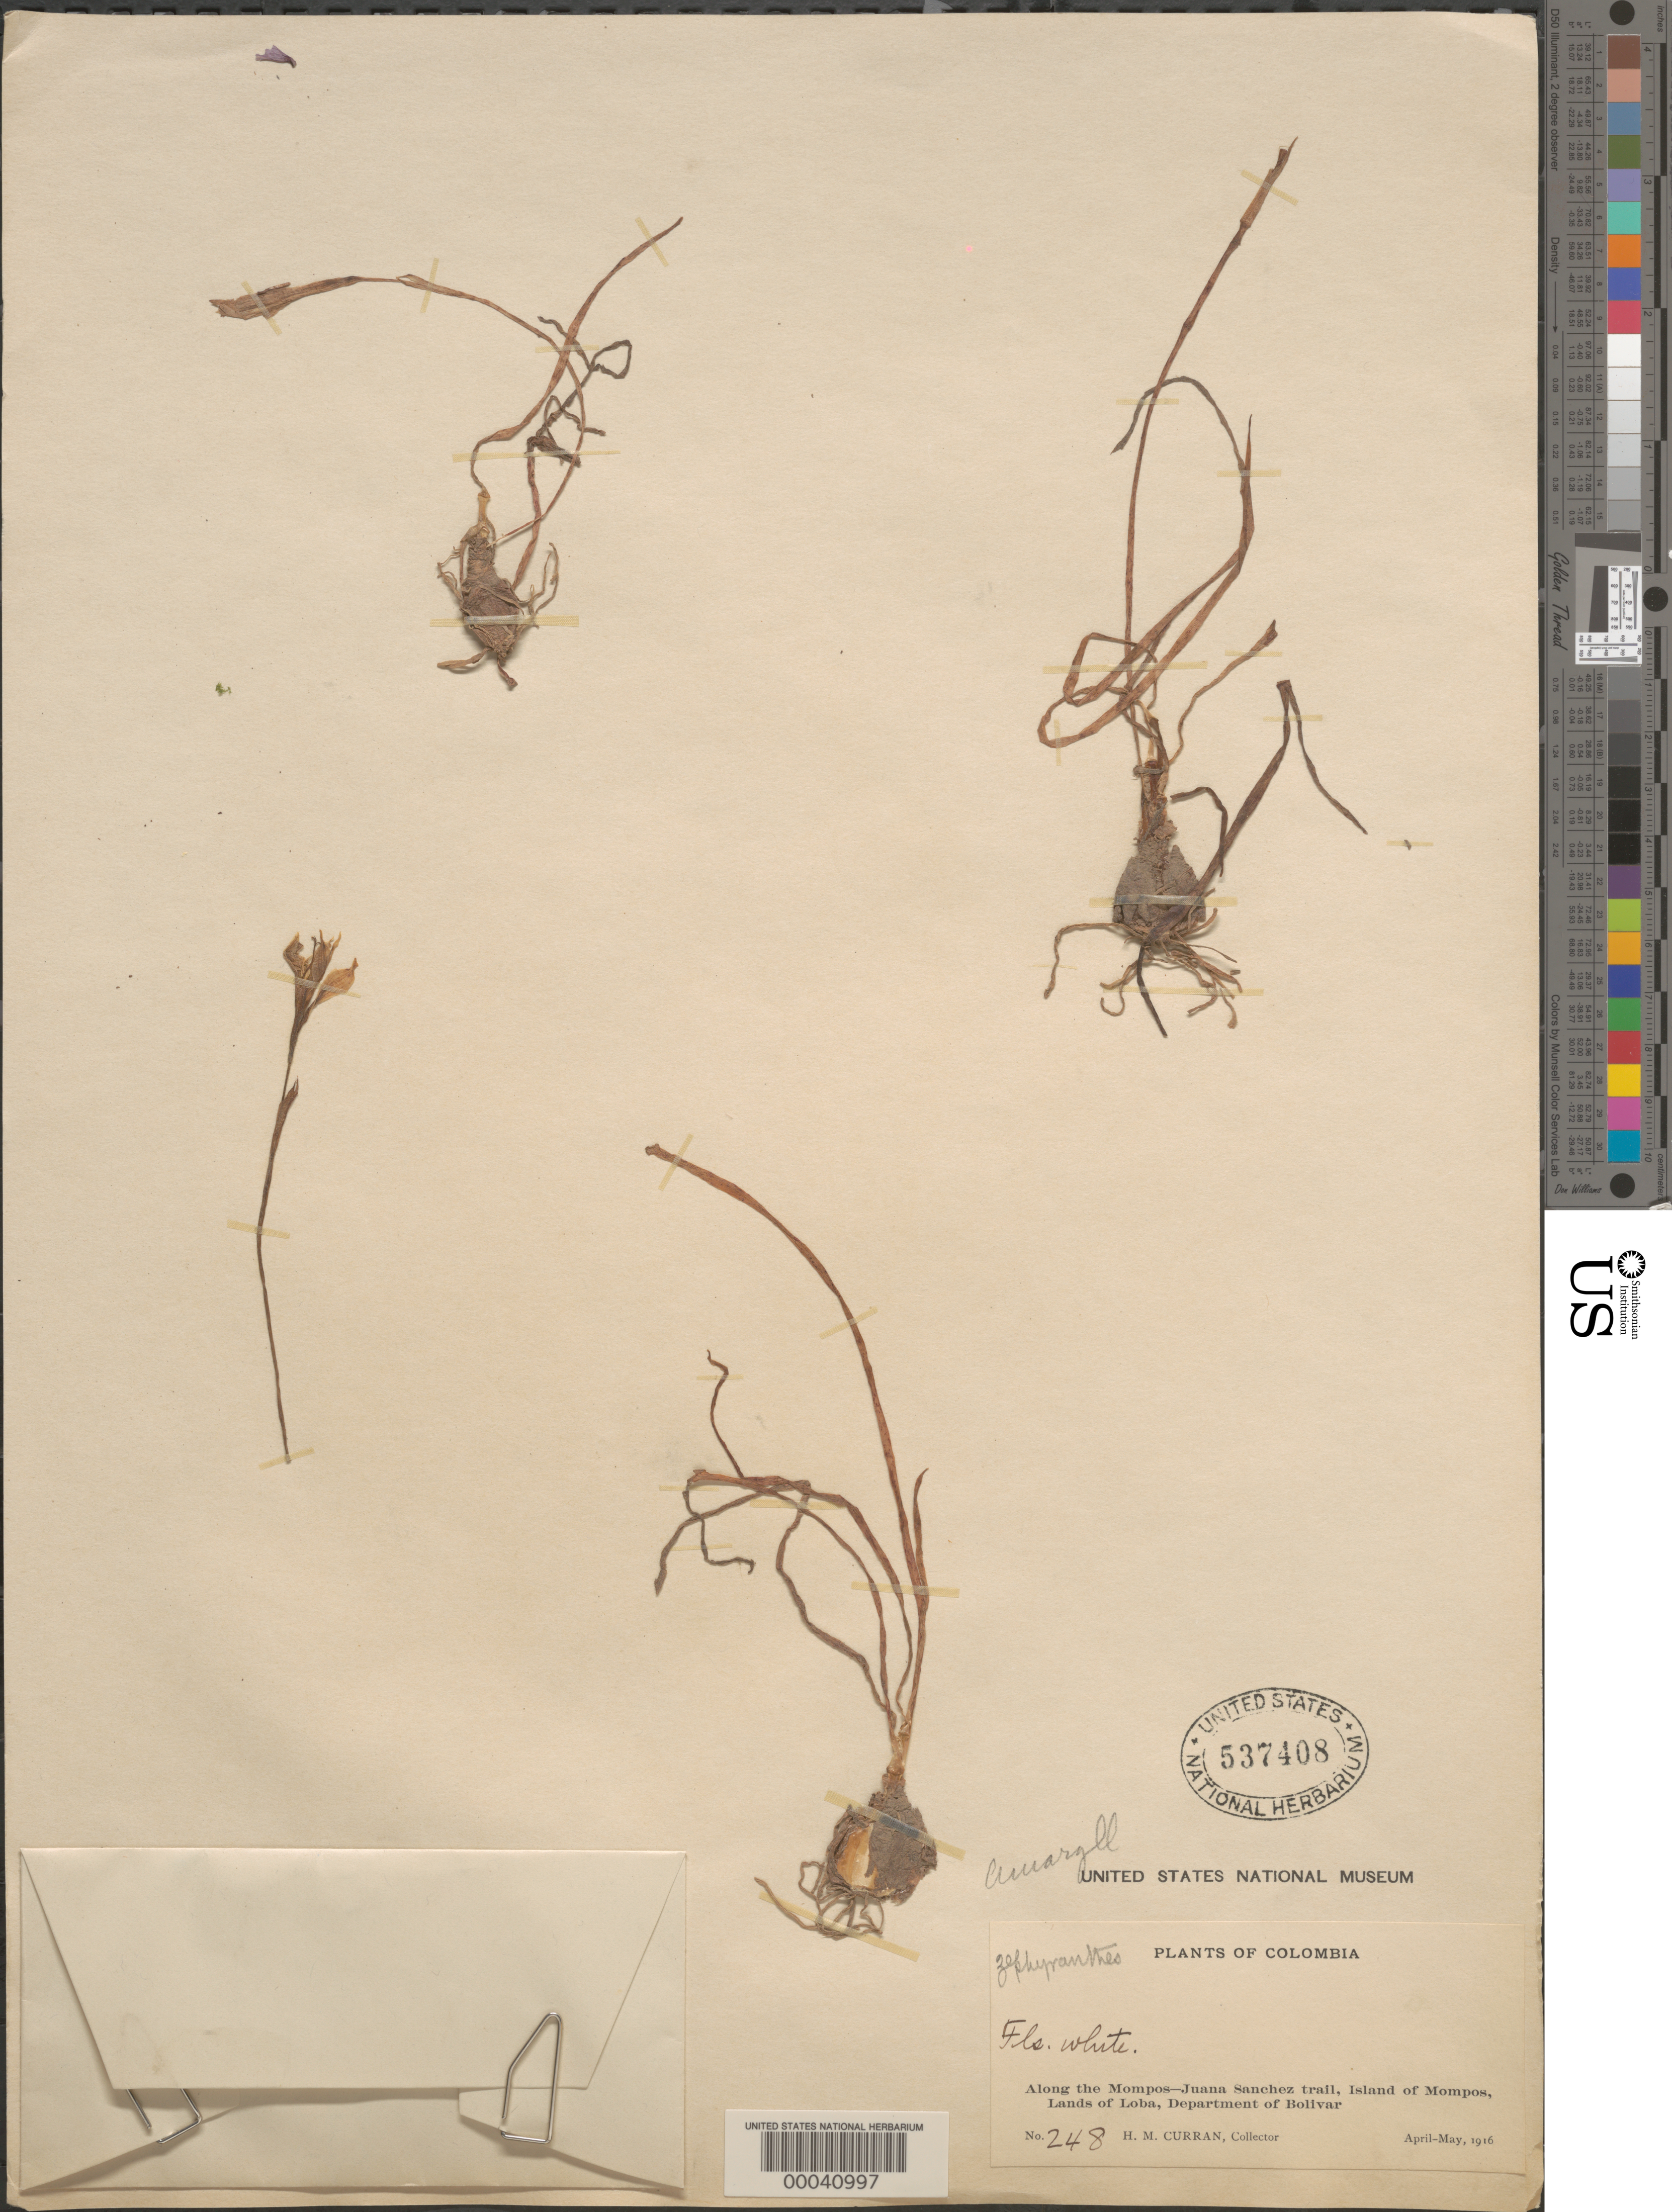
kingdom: Plantae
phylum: Tracheophyta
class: Liliopsida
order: Asparagales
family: Amaryllidaceae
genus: Zephyranthes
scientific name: Zephyranthes sp.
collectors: H. M. Curran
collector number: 248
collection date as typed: Apr 1916 to -- May 1916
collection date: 1916-04/1916-05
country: Colombia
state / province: Bolívar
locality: Along the Mompos-Juana Sanchez Trail, Island of Mompos, Lands of Loba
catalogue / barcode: US 537408